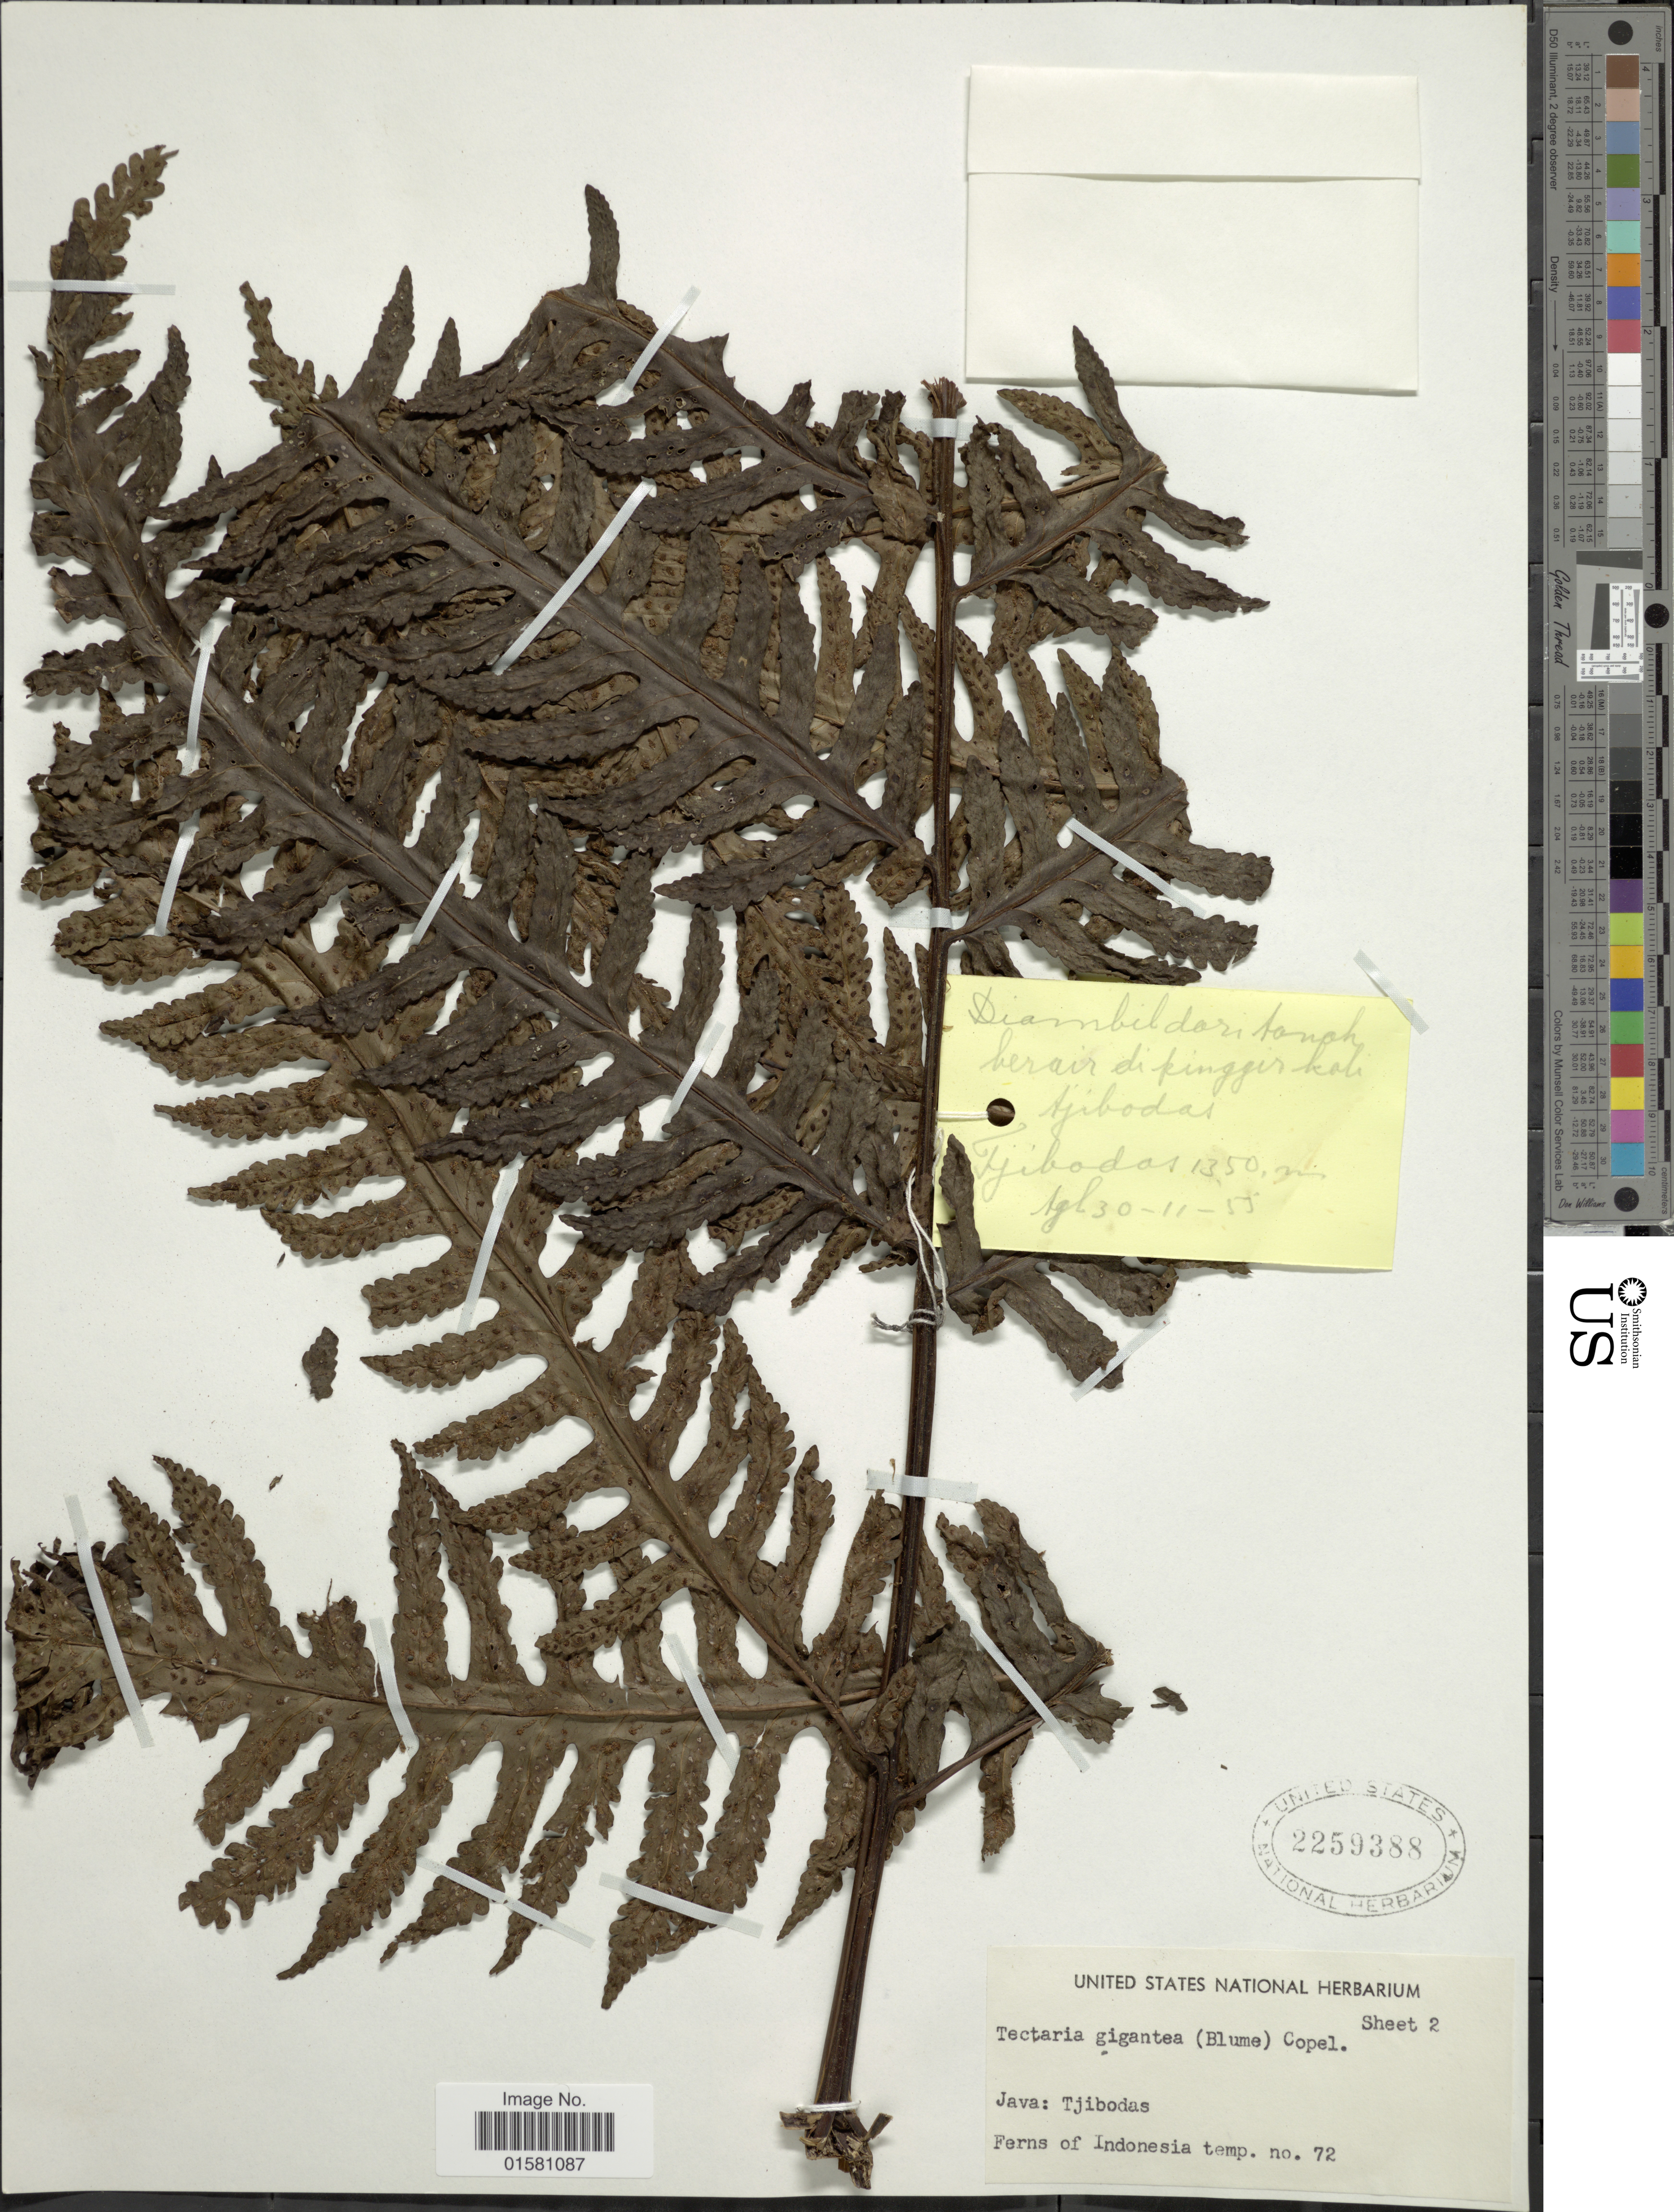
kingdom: Plantae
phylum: Tracheophyta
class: Polypodiopsida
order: Polypodiales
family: Tectariaceae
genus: Tectaria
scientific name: Tectaria gigantea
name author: (Bedd.) Copel.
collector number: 72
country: Indonesia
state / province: Java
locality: Tjibodas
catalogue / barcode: US 2259388